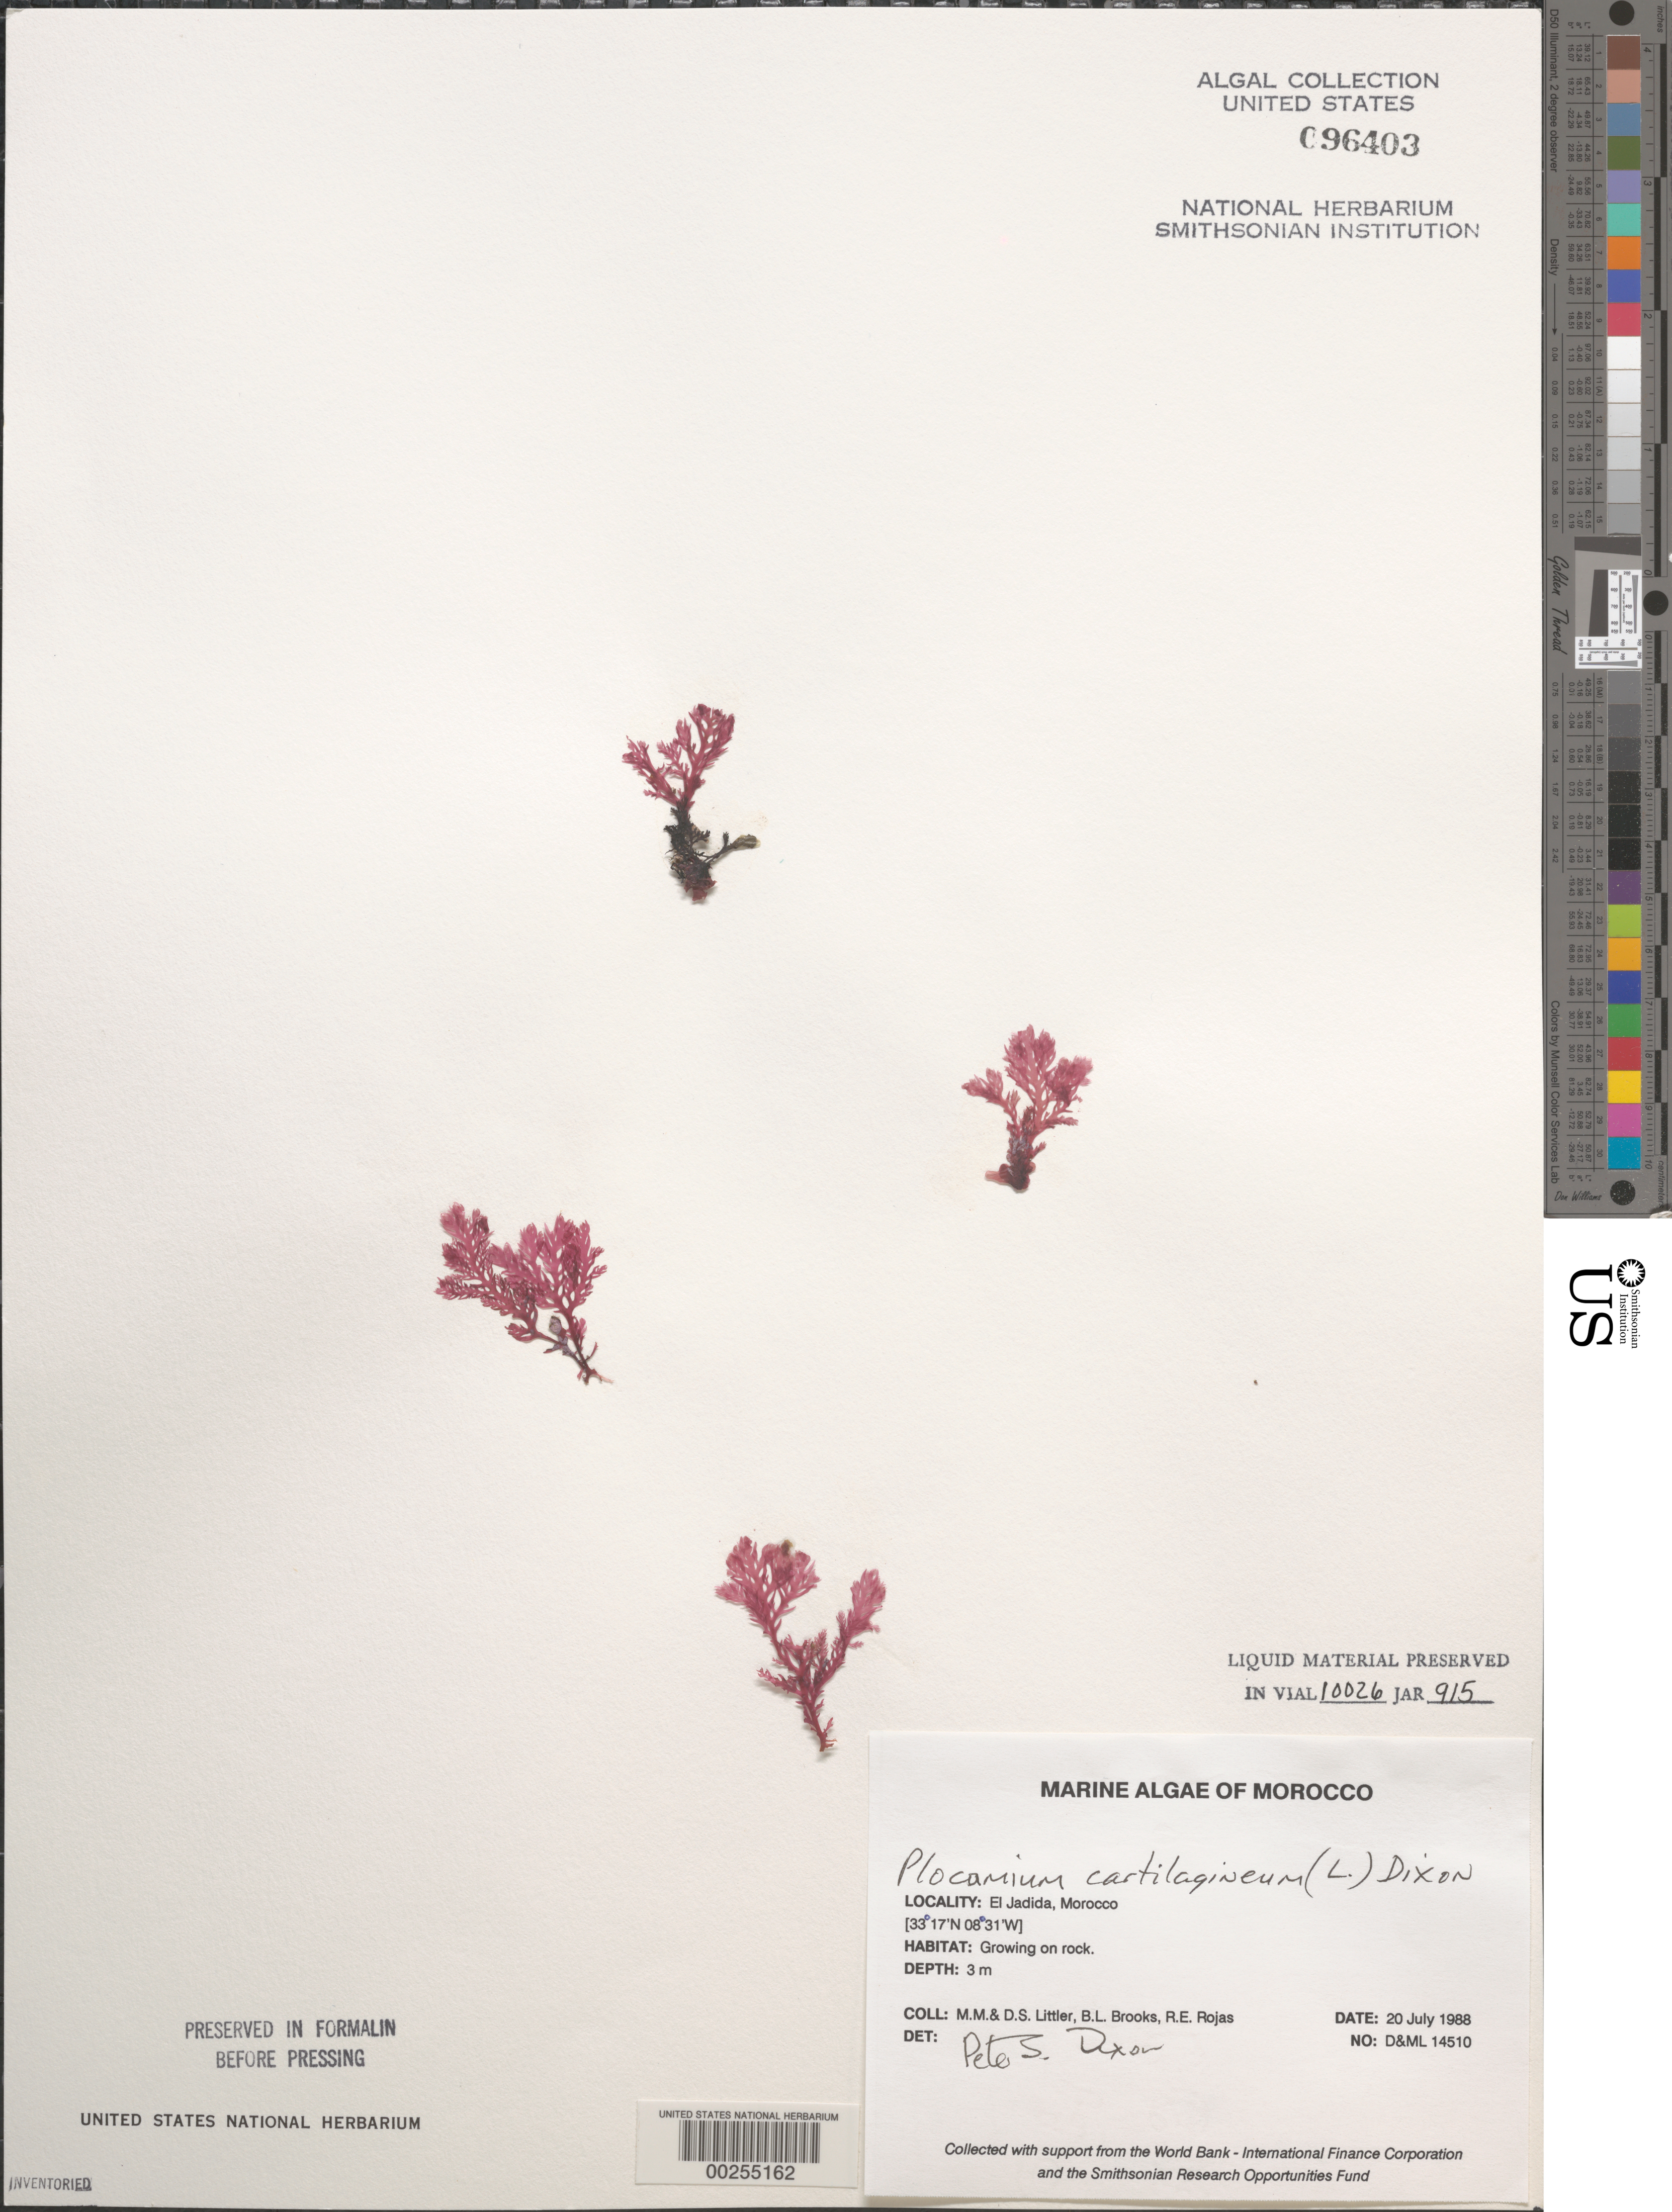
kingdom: Plantae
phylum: Rhodophyta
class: Florideophyceae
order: Plocamiales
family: Plocamiaceae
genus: Plocamium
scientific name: Plocamium cartilagineum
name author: (L.) P.S. Dixon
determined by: Dixon, P. S.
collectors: M. M. Littler, D. S. Littler, B. Brooks & R. Rojas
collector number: D&ML 14510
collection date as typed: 20 Jul 1988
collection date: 1988-07-20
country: Morocco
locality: El Jadida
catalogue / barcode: US 96403